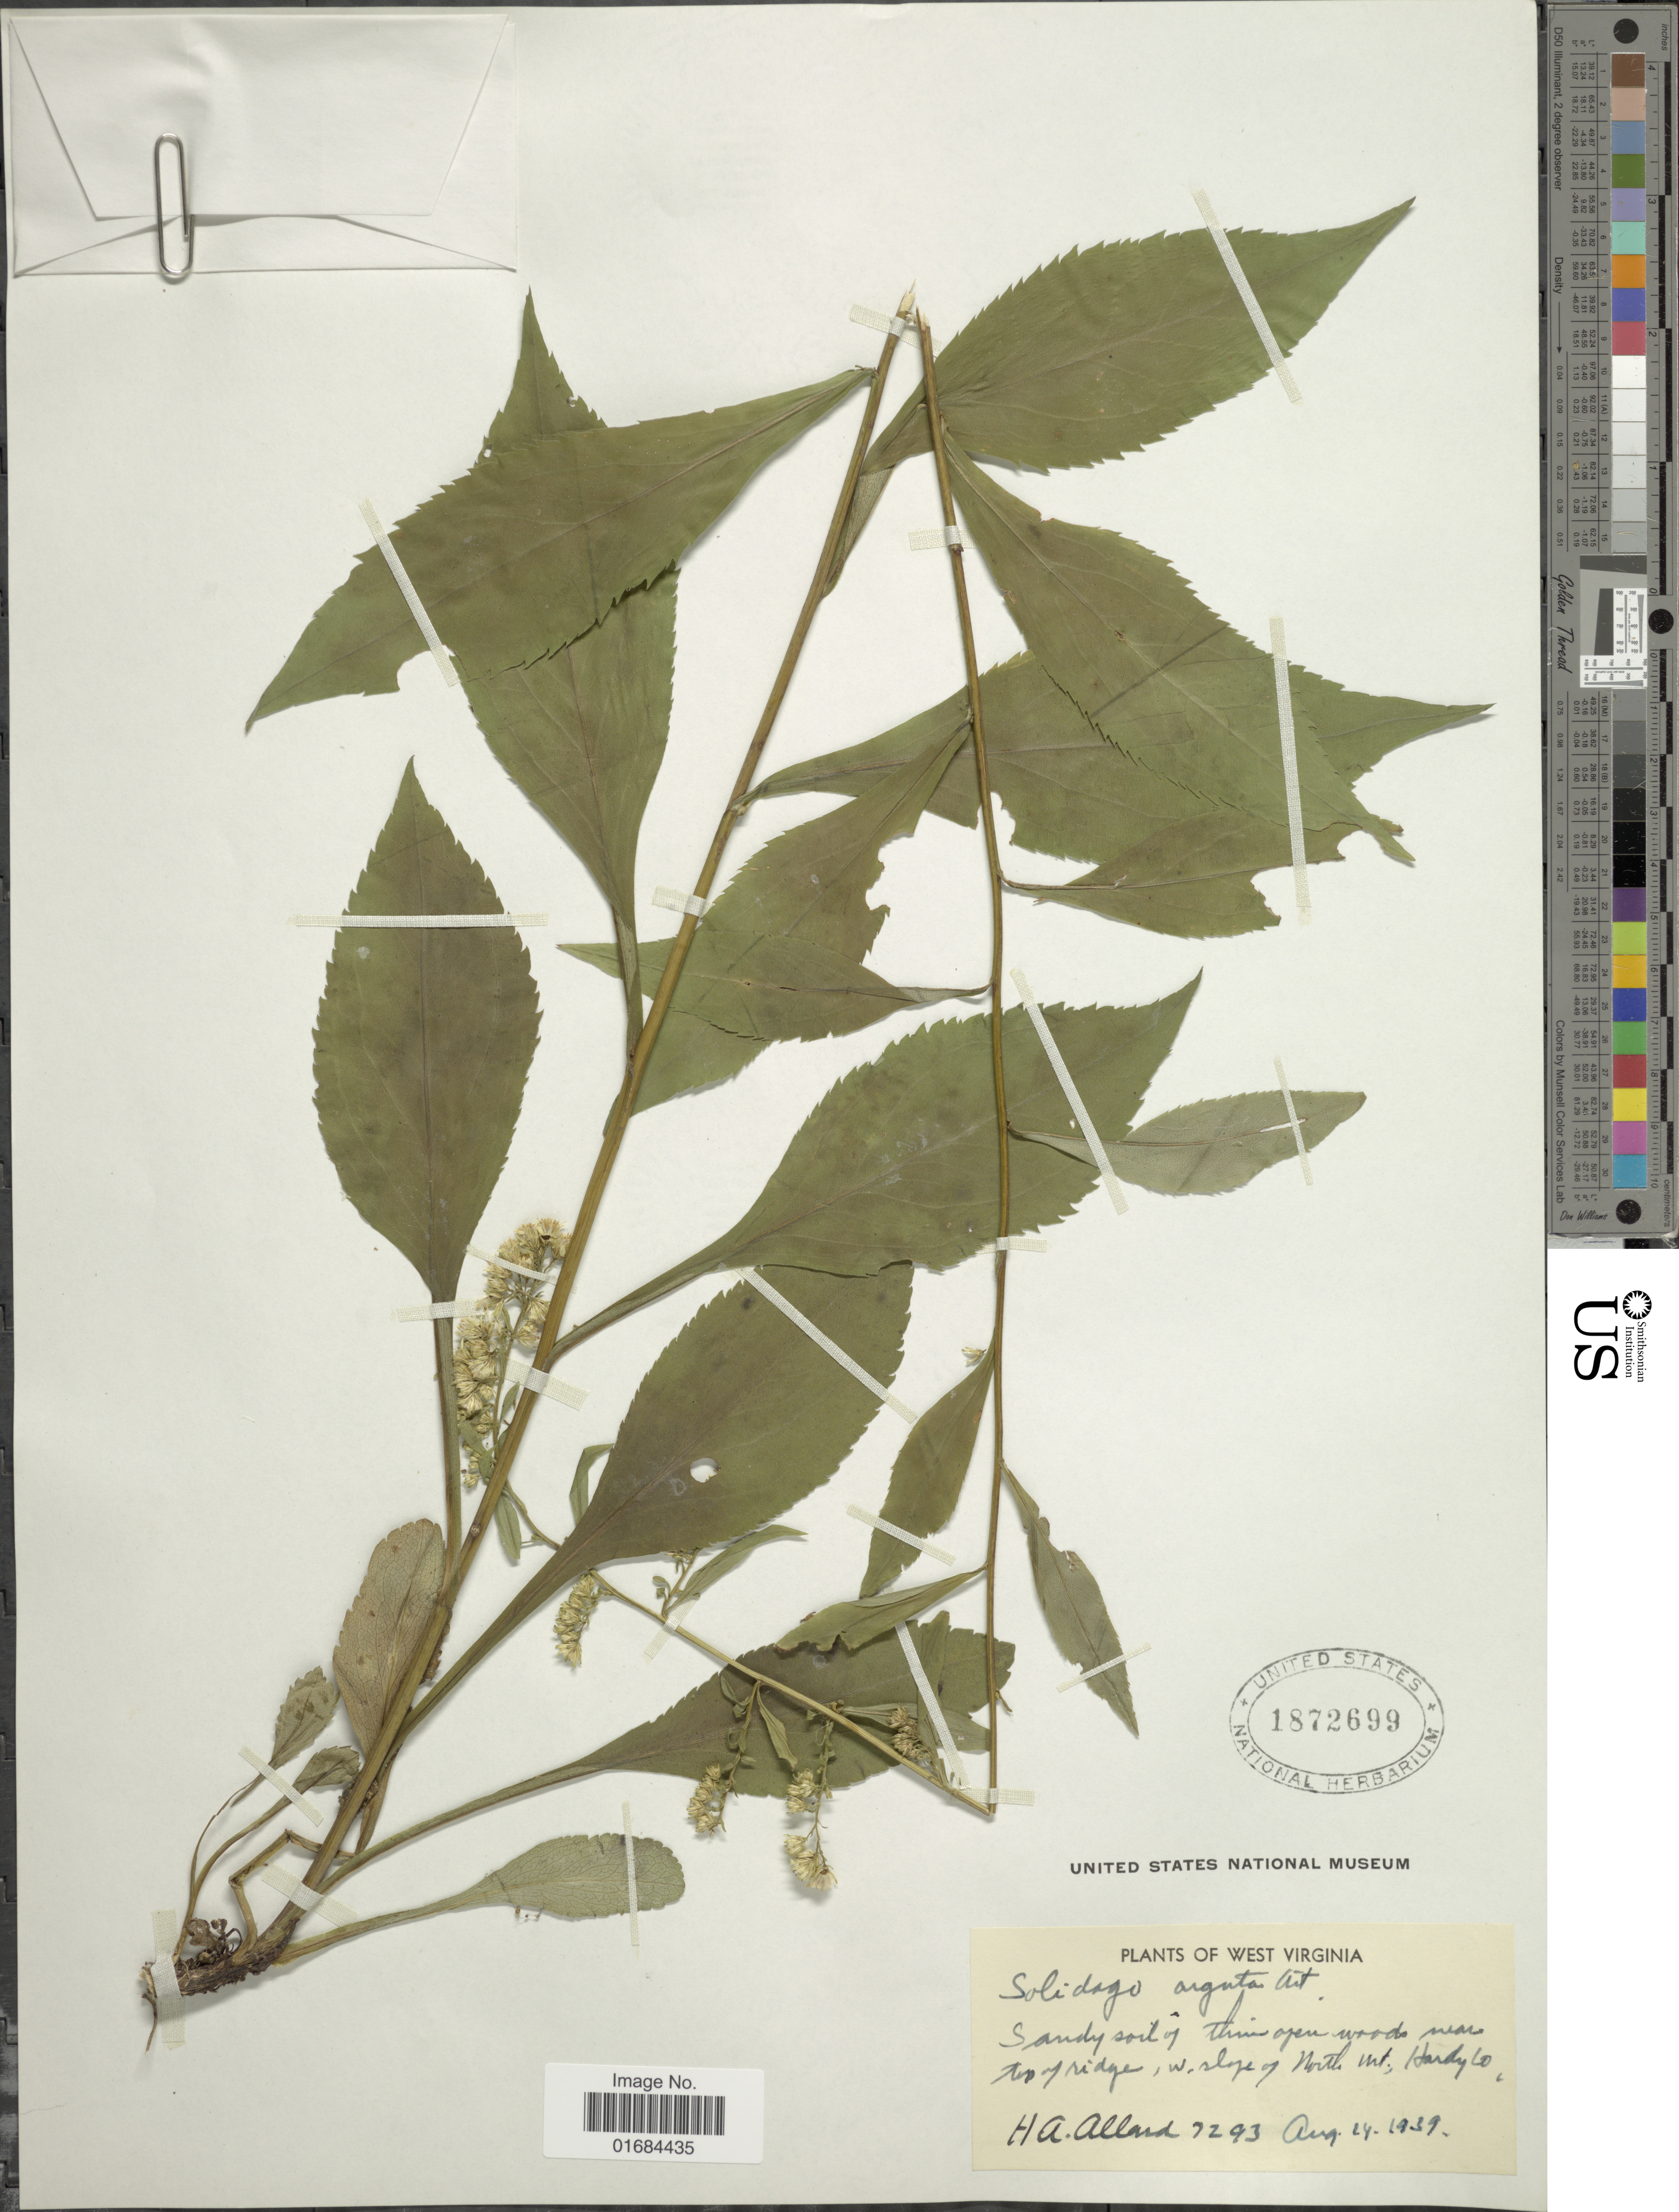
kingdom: Plantae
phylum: Tracheophyta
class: Magnoliopsida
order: Asterales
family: Asteraceae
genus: Solidago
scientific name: Solidago arguta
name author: Aiton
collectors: H. A. Allard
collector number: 7293*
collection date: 1939-08-14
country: United States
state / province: West Virginia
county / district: Hardy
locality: Near top of ridge, W slope of North Mt. Hardy Co.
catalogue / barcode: US 1872699